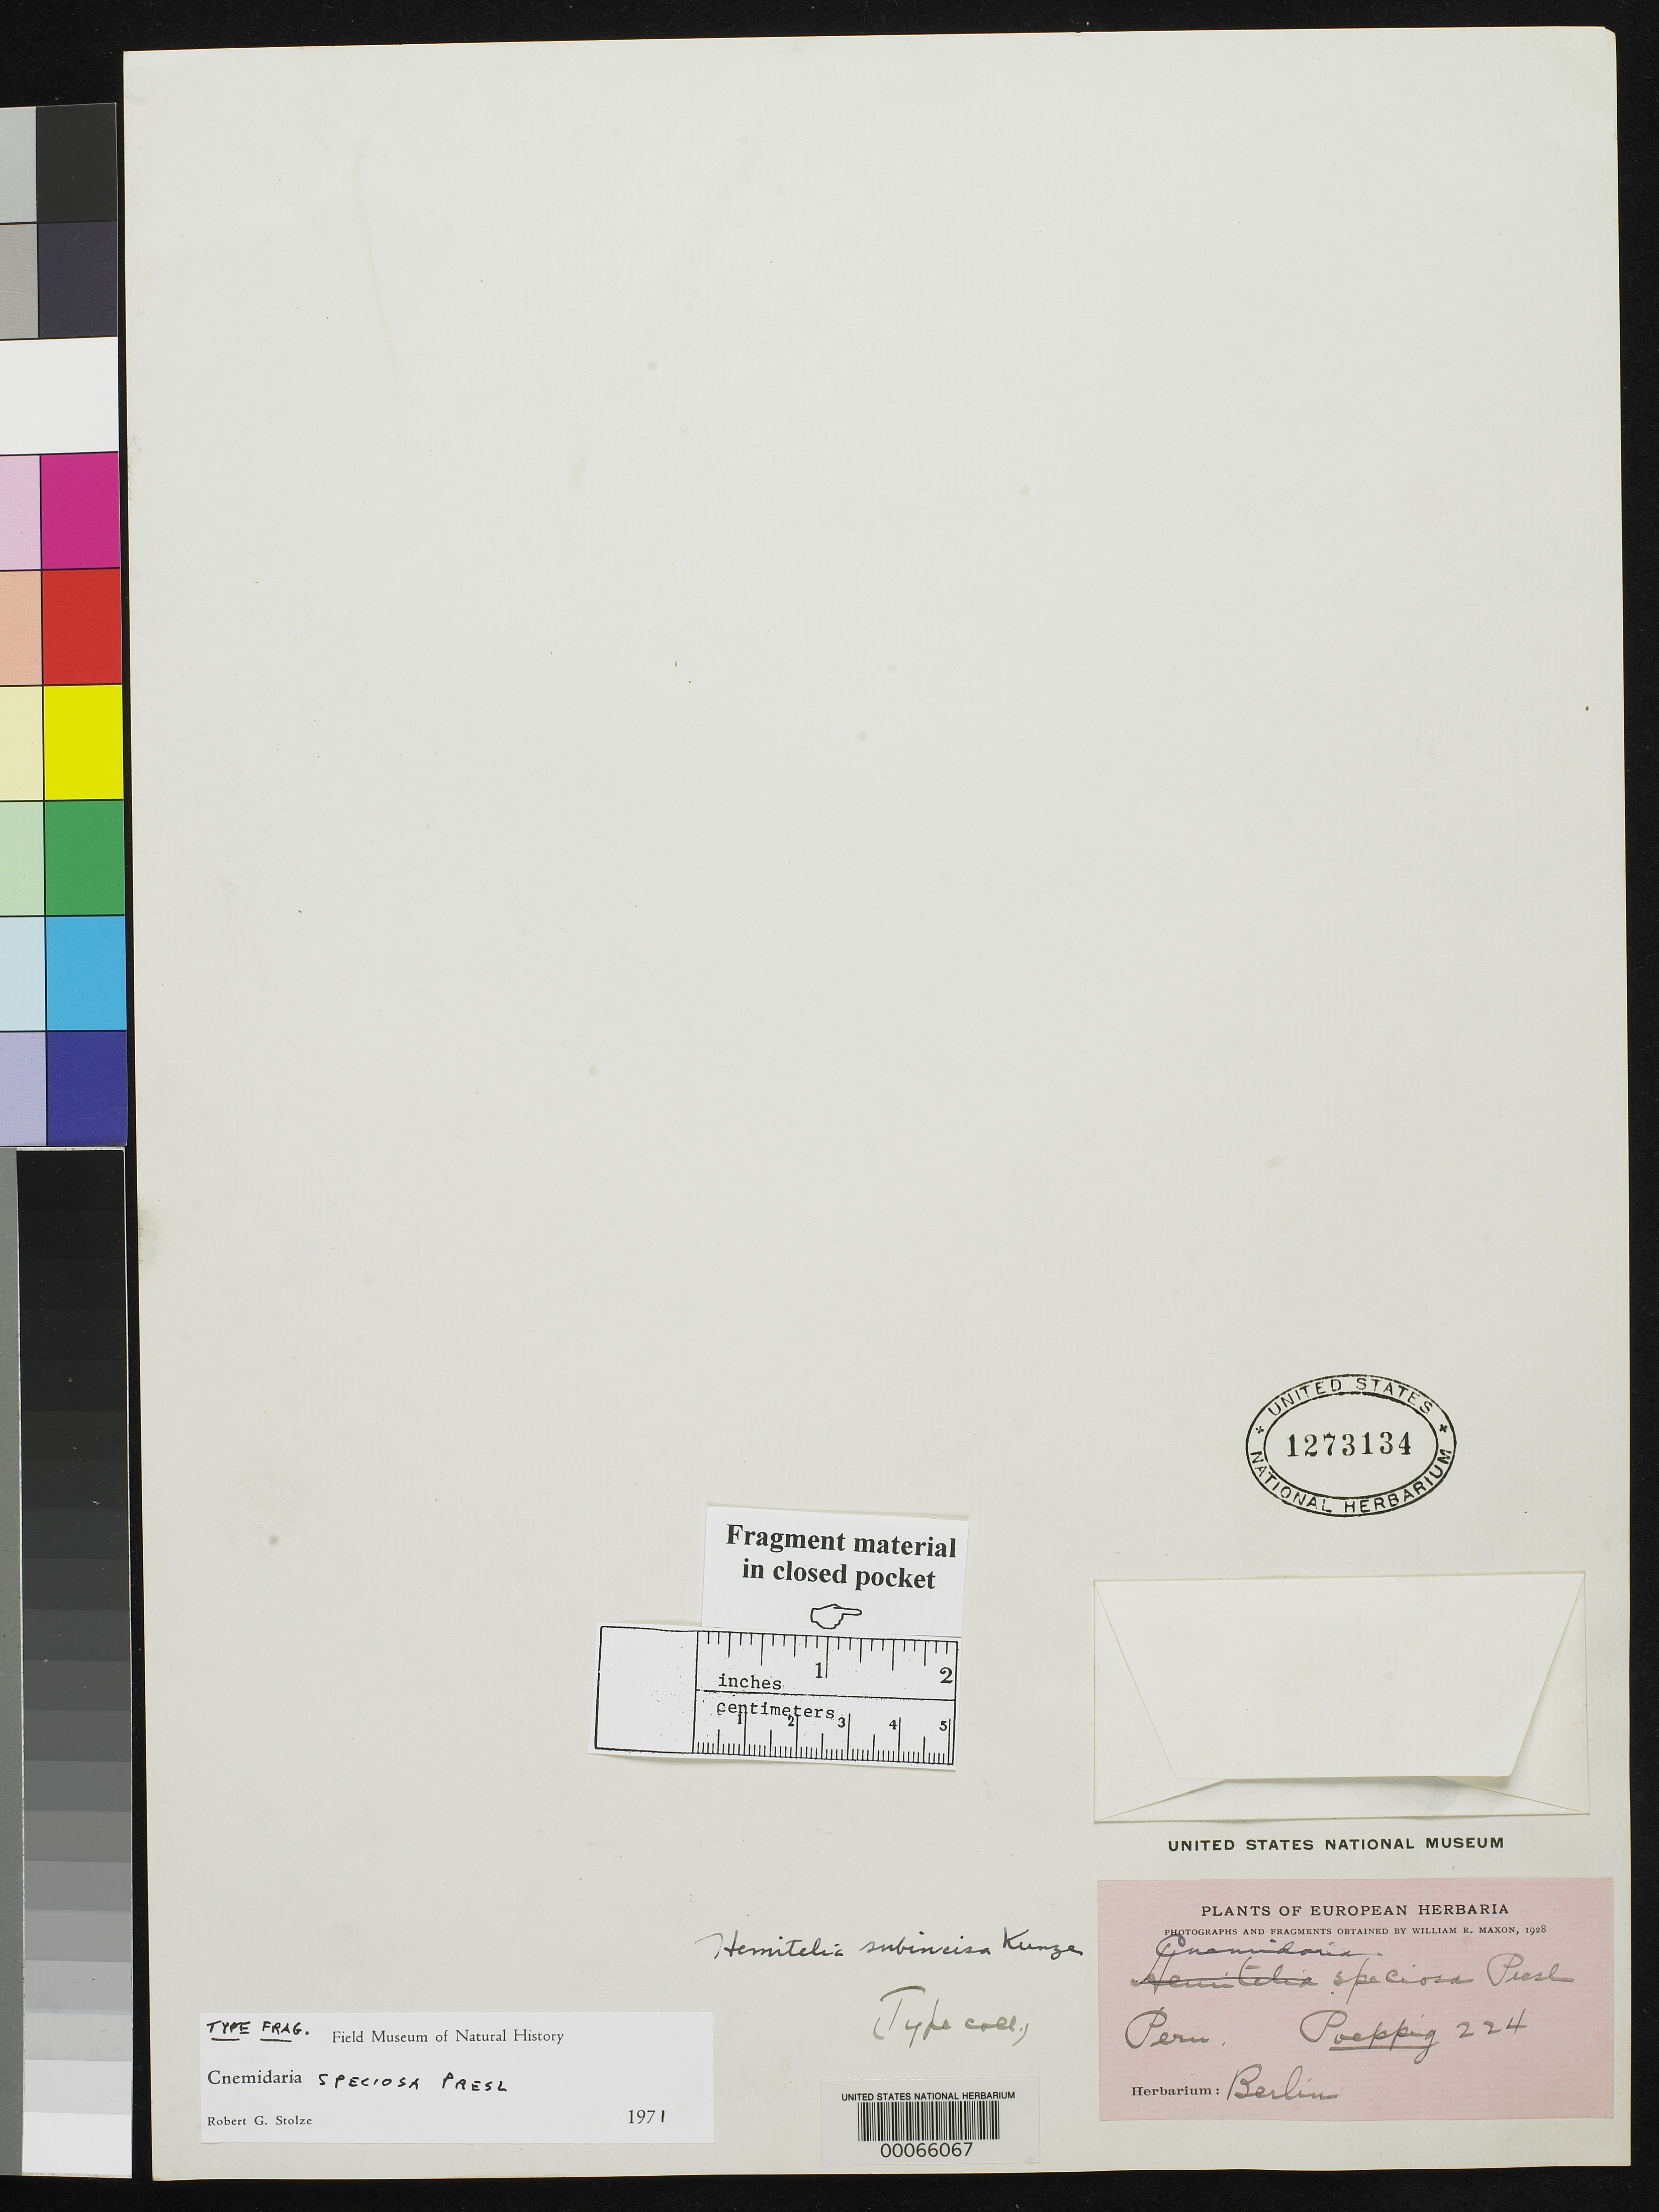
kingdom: Plantae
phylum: Tracheophyta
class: Polypodiopsida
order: Cyatheales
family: Cyatheaceae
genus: Hemitelia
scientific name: Hemitelia subincisa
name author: Kunze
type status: Type Fragment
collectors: E. F. Poeppig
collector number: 224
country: Peru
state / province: San Martín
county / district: Mariscal Cáceres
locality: Rio Huallaga, margen Derecha del; Balsa Probana; dtto. Tocache Nuevo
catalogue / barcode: US 1273134